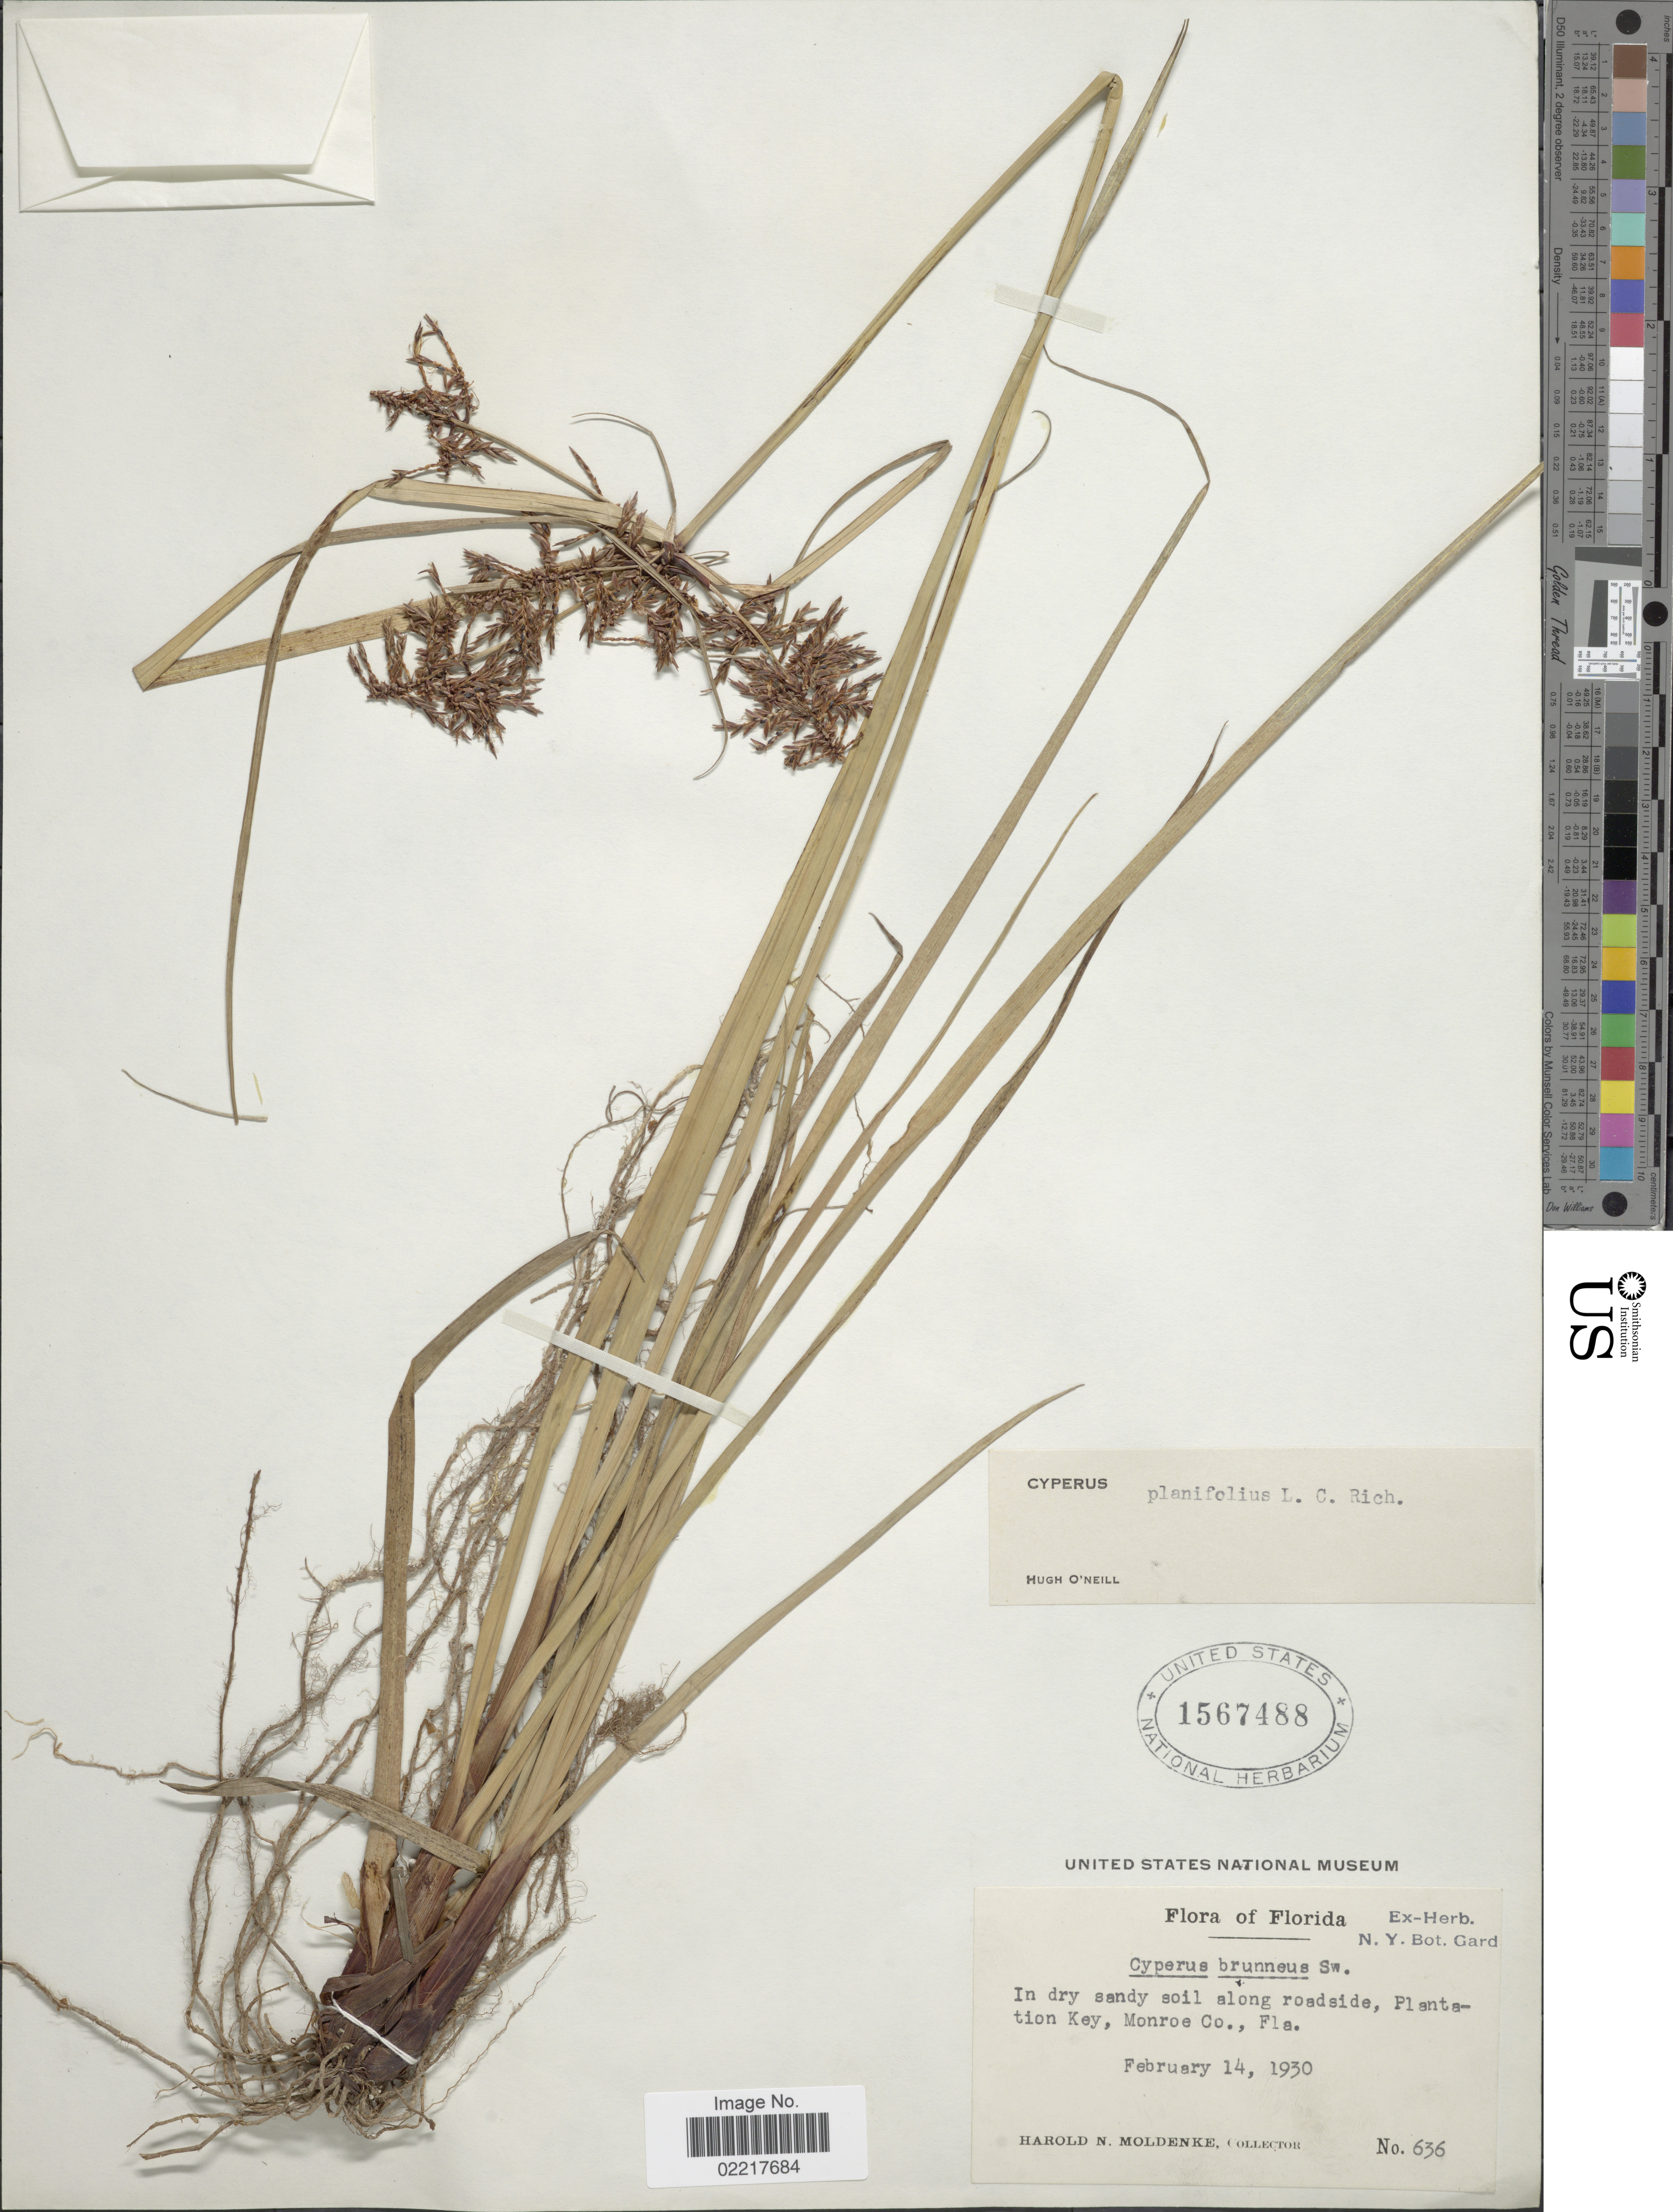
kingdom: Plantae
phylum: Tracheophyta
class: Liliopsida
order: Poales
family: Cyperaceae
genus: Cyperus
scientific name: Cyperus planifolius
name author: Rich.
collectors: H. N. Moldenke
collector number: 636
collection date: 1930-02-14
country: United States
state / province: Florida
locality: Plantation Key, Monroe Co., Fla.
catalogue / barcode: US 1567488